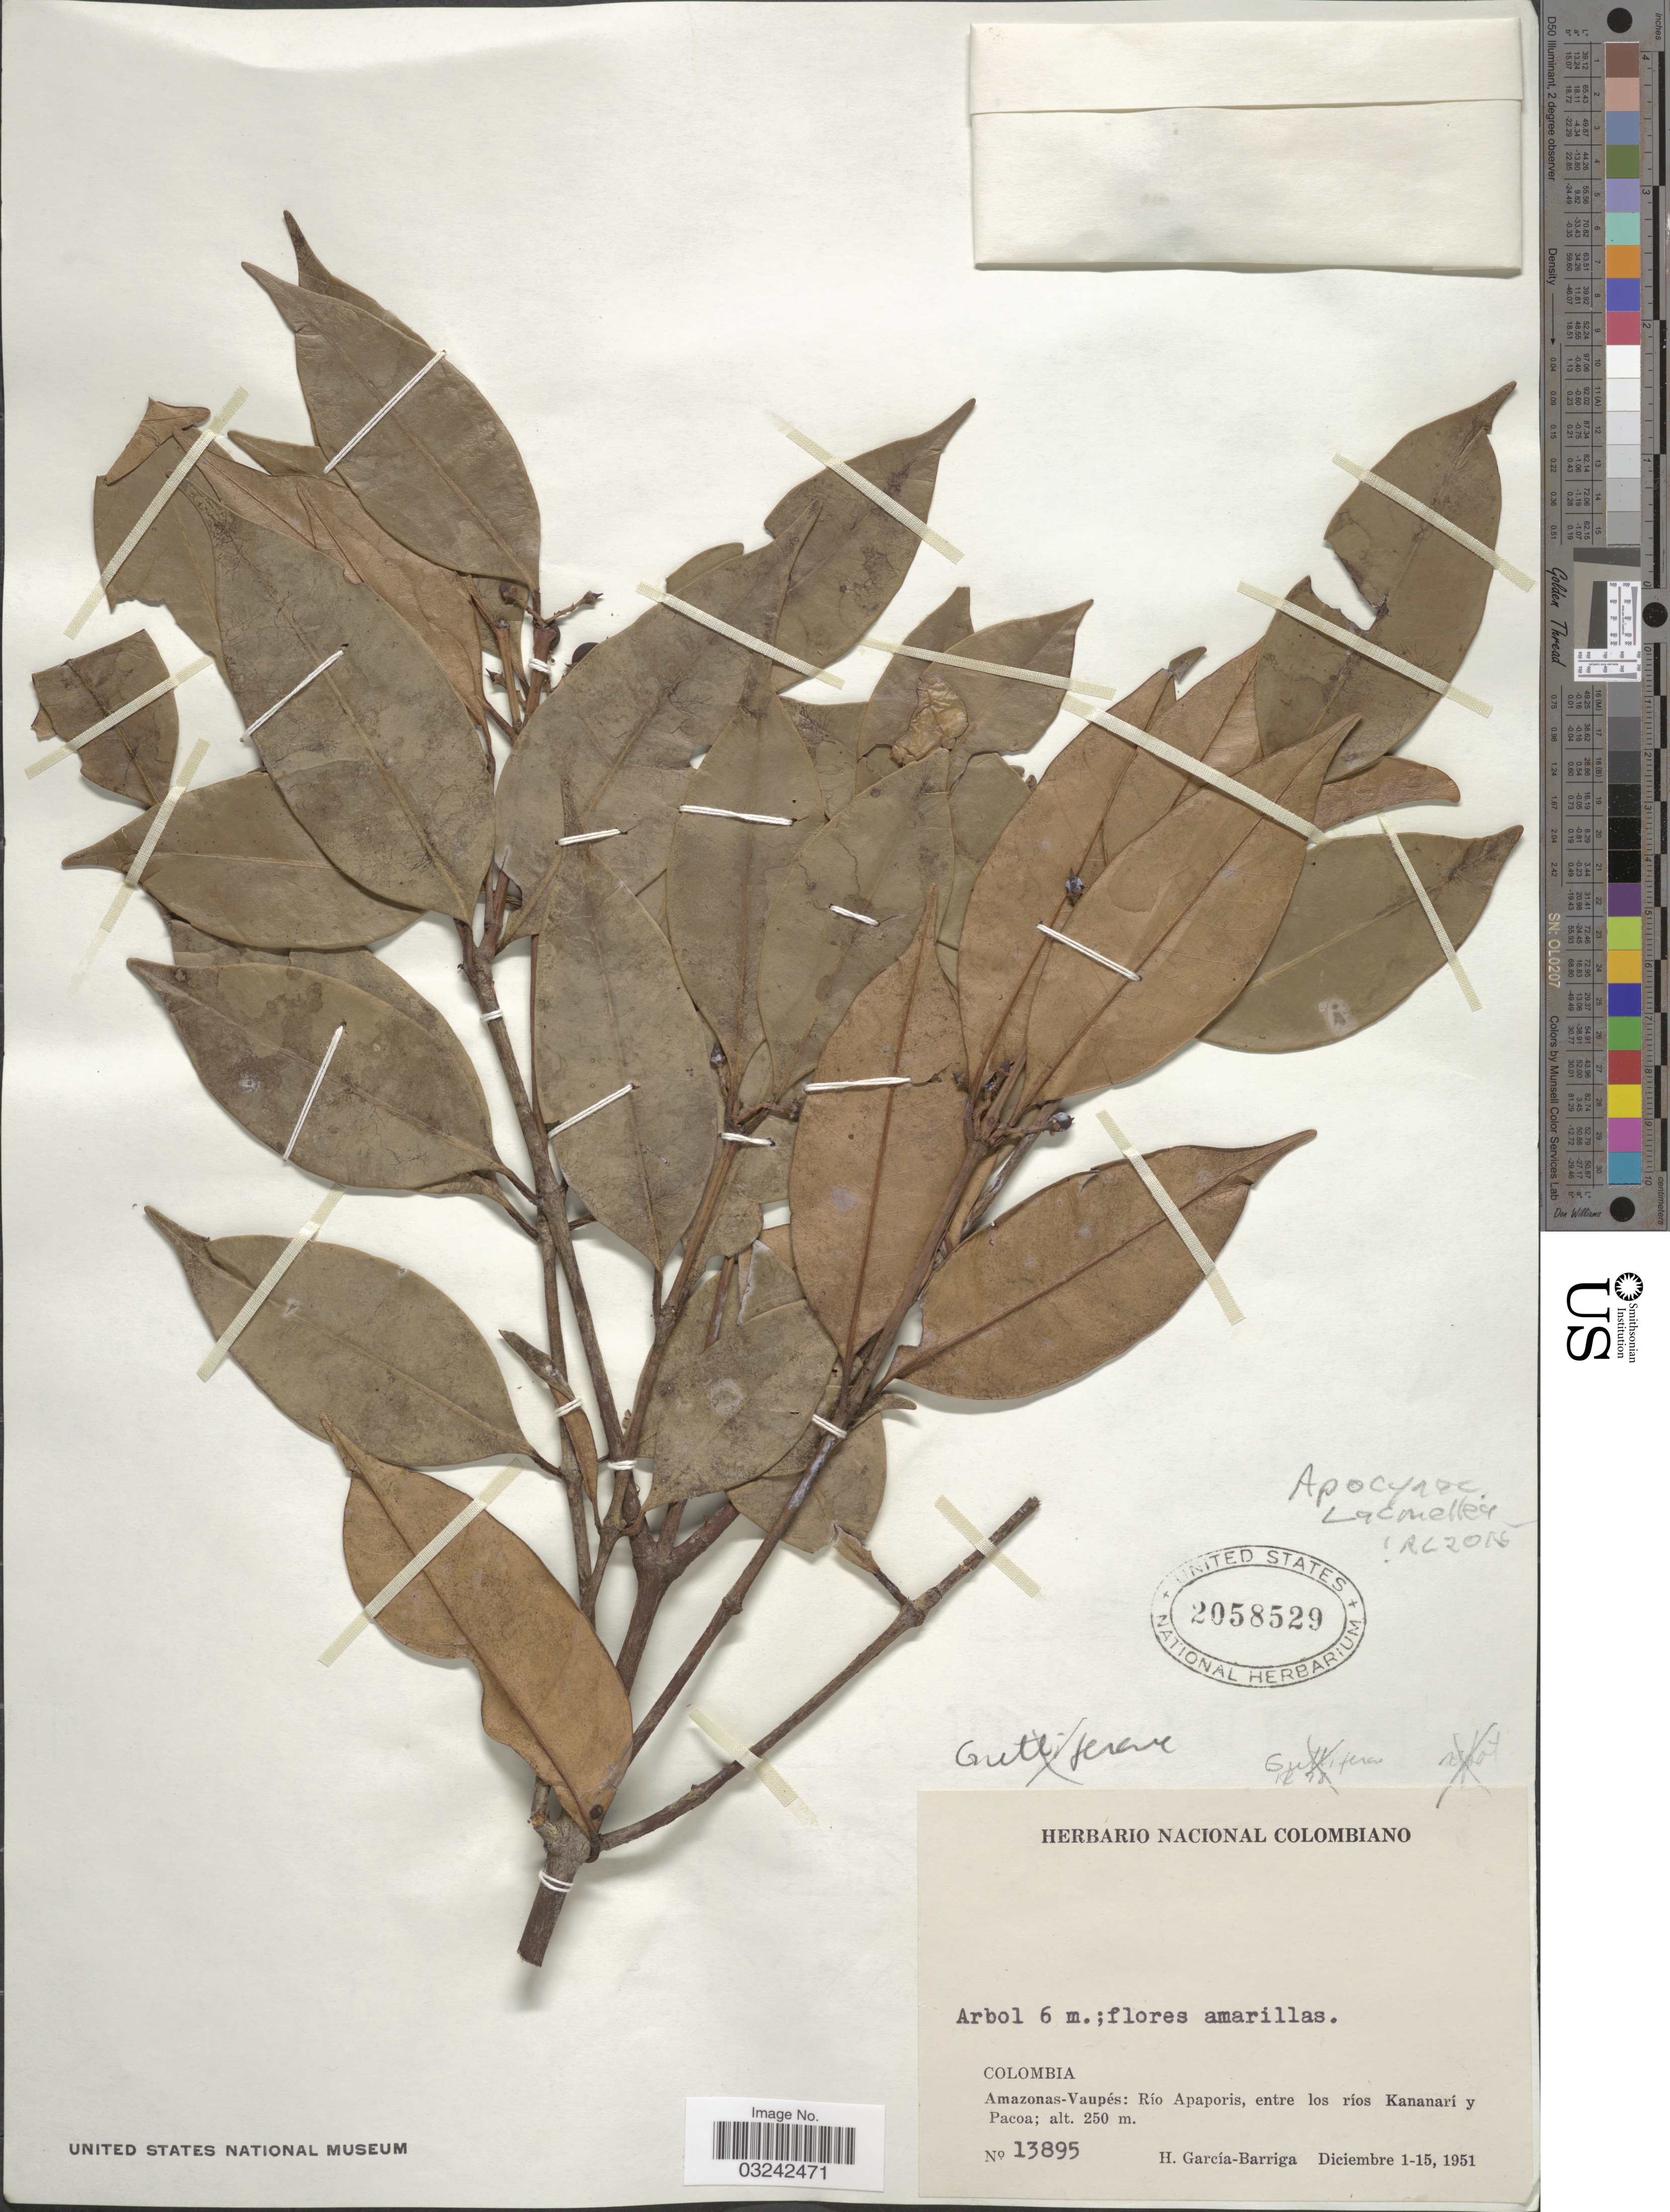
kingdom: Plantae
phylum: Tracheophyta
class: Magnoliopsida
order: Gentianales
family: Apocynaceae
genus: Lacmellea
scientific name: Lacmellea sp.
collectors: H. García Barriga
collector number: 13895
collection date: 1951-12-01/1951-12-15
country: Colombia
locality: Amazonas-Vaupés: Río Apaporis, entre los ríos Kananari y Pacoa.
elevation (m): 250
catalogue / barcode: US 2058529